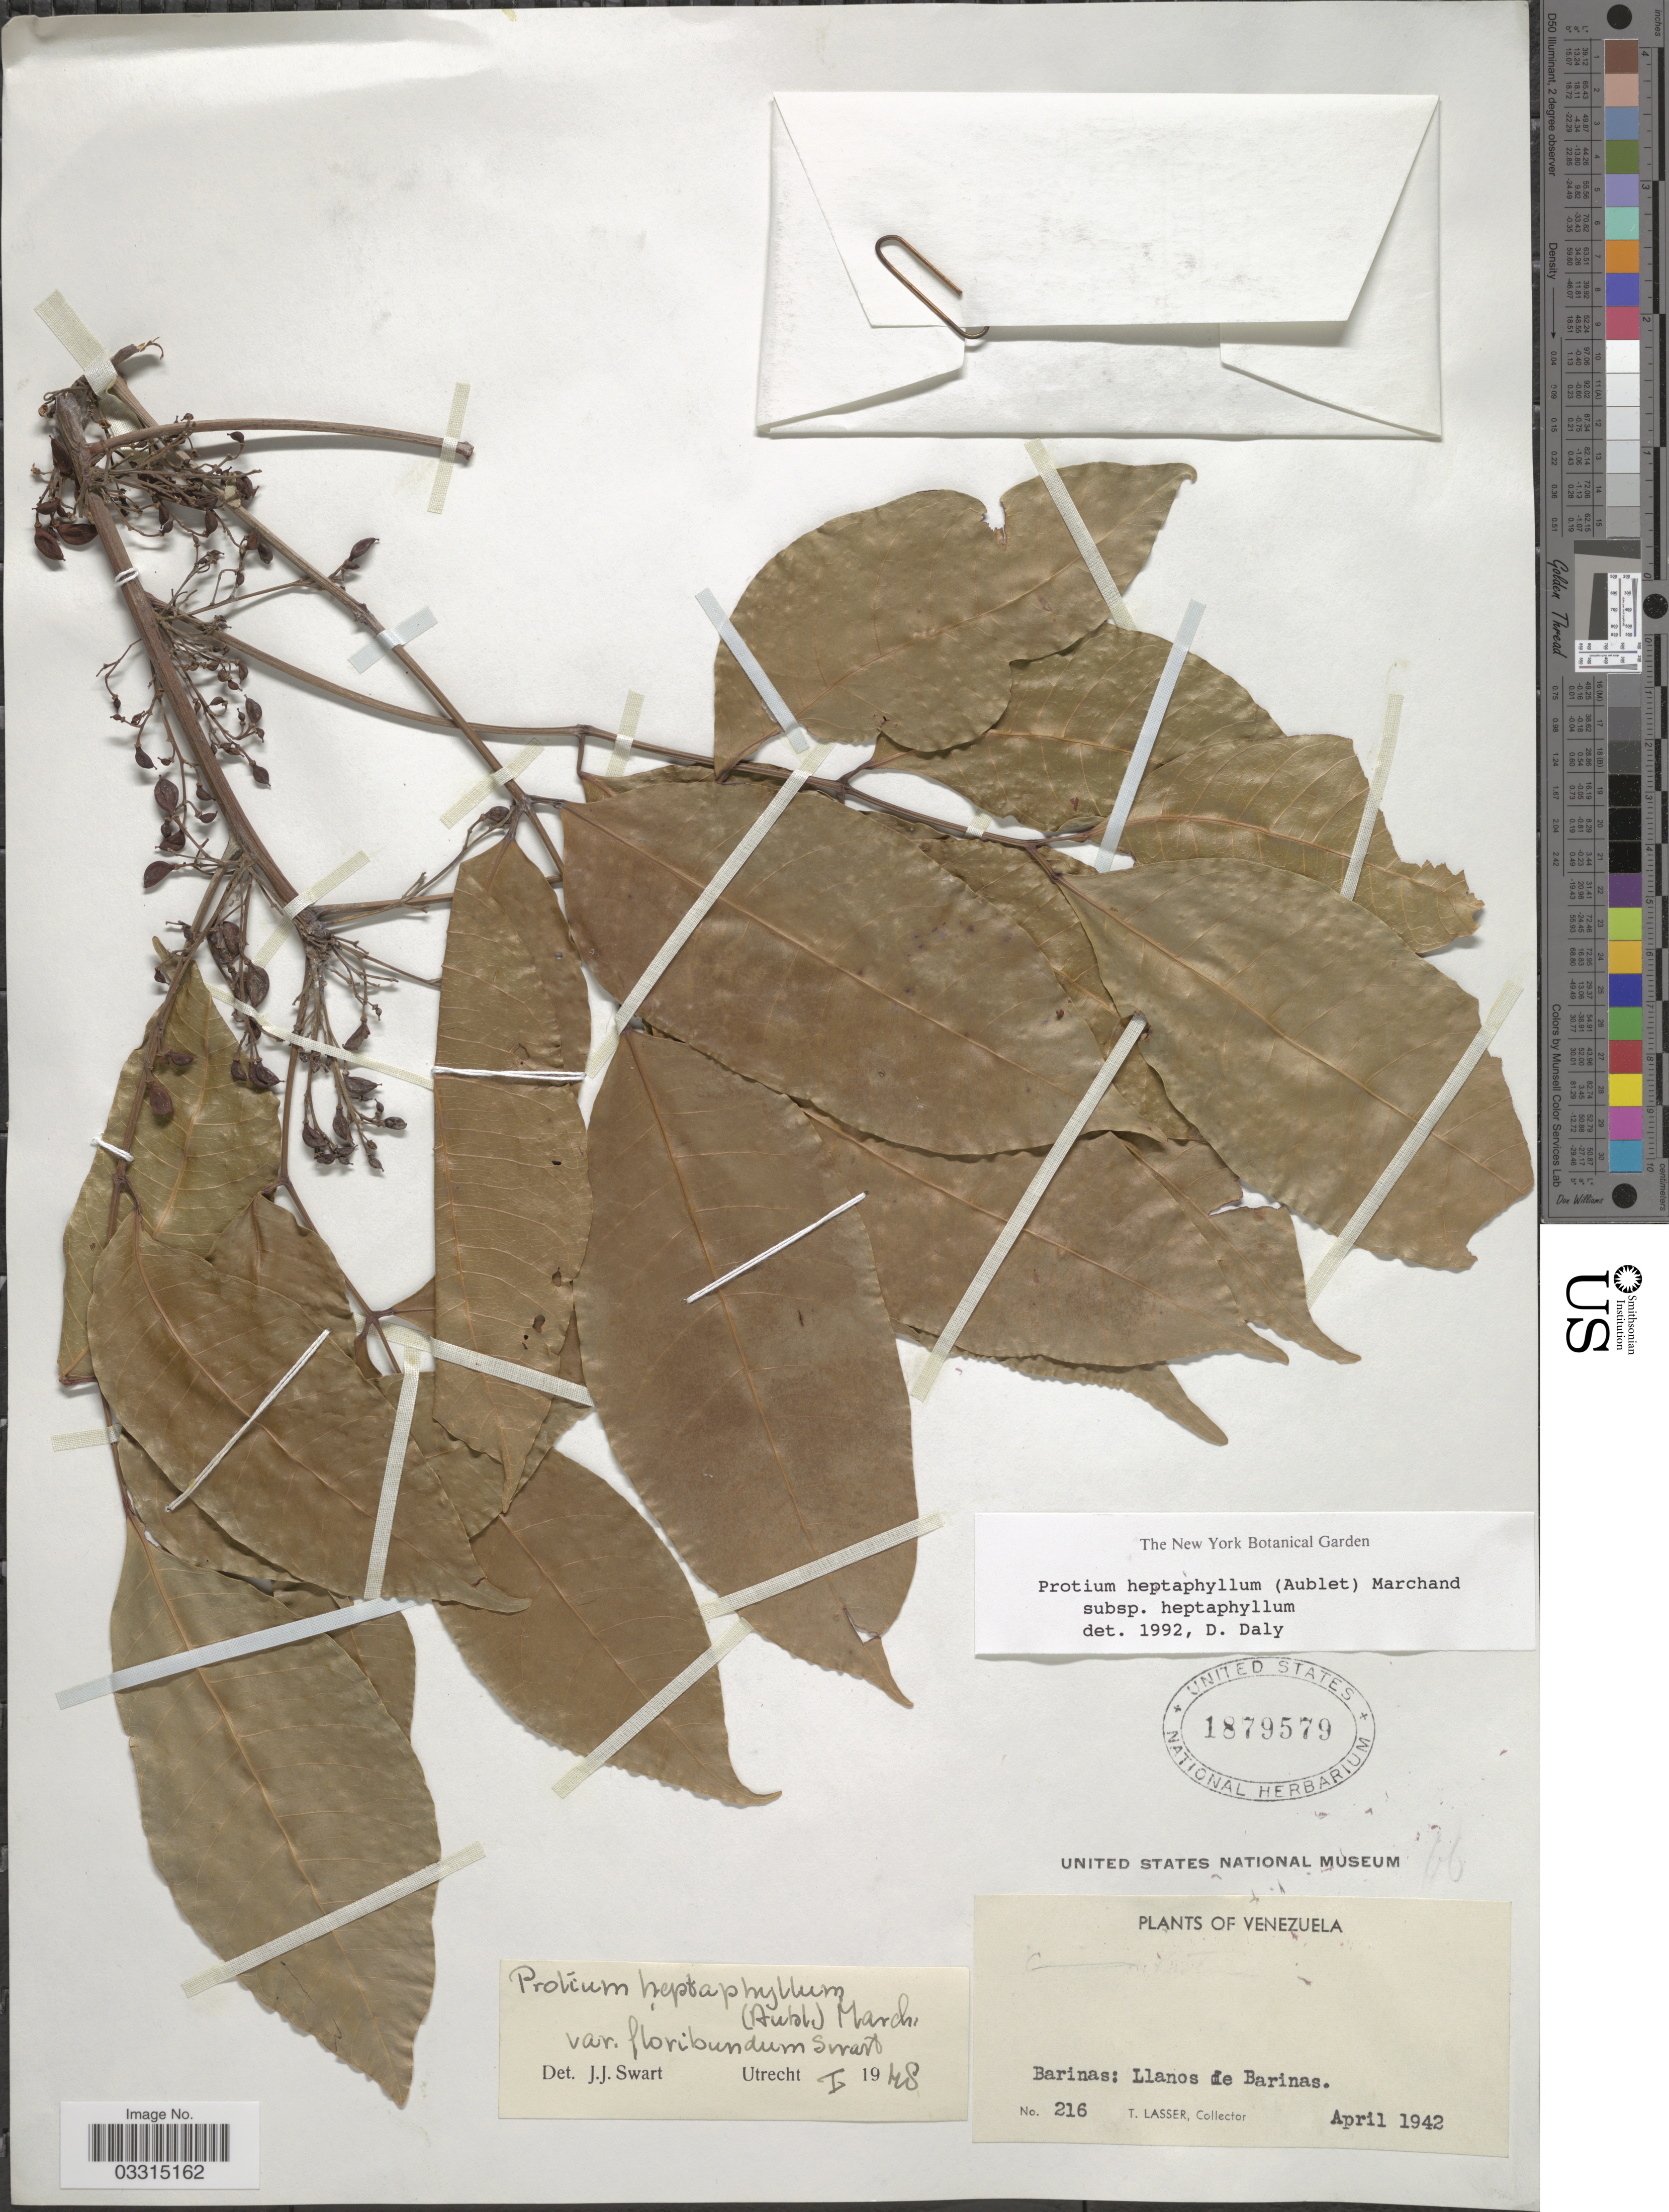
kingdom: Plantae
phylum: Tracheophyta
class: Magnoliopsida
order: Sapindales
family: Burseraceae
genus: Protium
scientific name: Protium heptaphyllum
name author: (Aubl.) Marchand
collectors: T. Lasser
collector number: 216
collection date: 1942-04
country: Venezuela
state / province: Barinas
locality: Llanos de Barinas.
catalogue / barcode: US 1879579